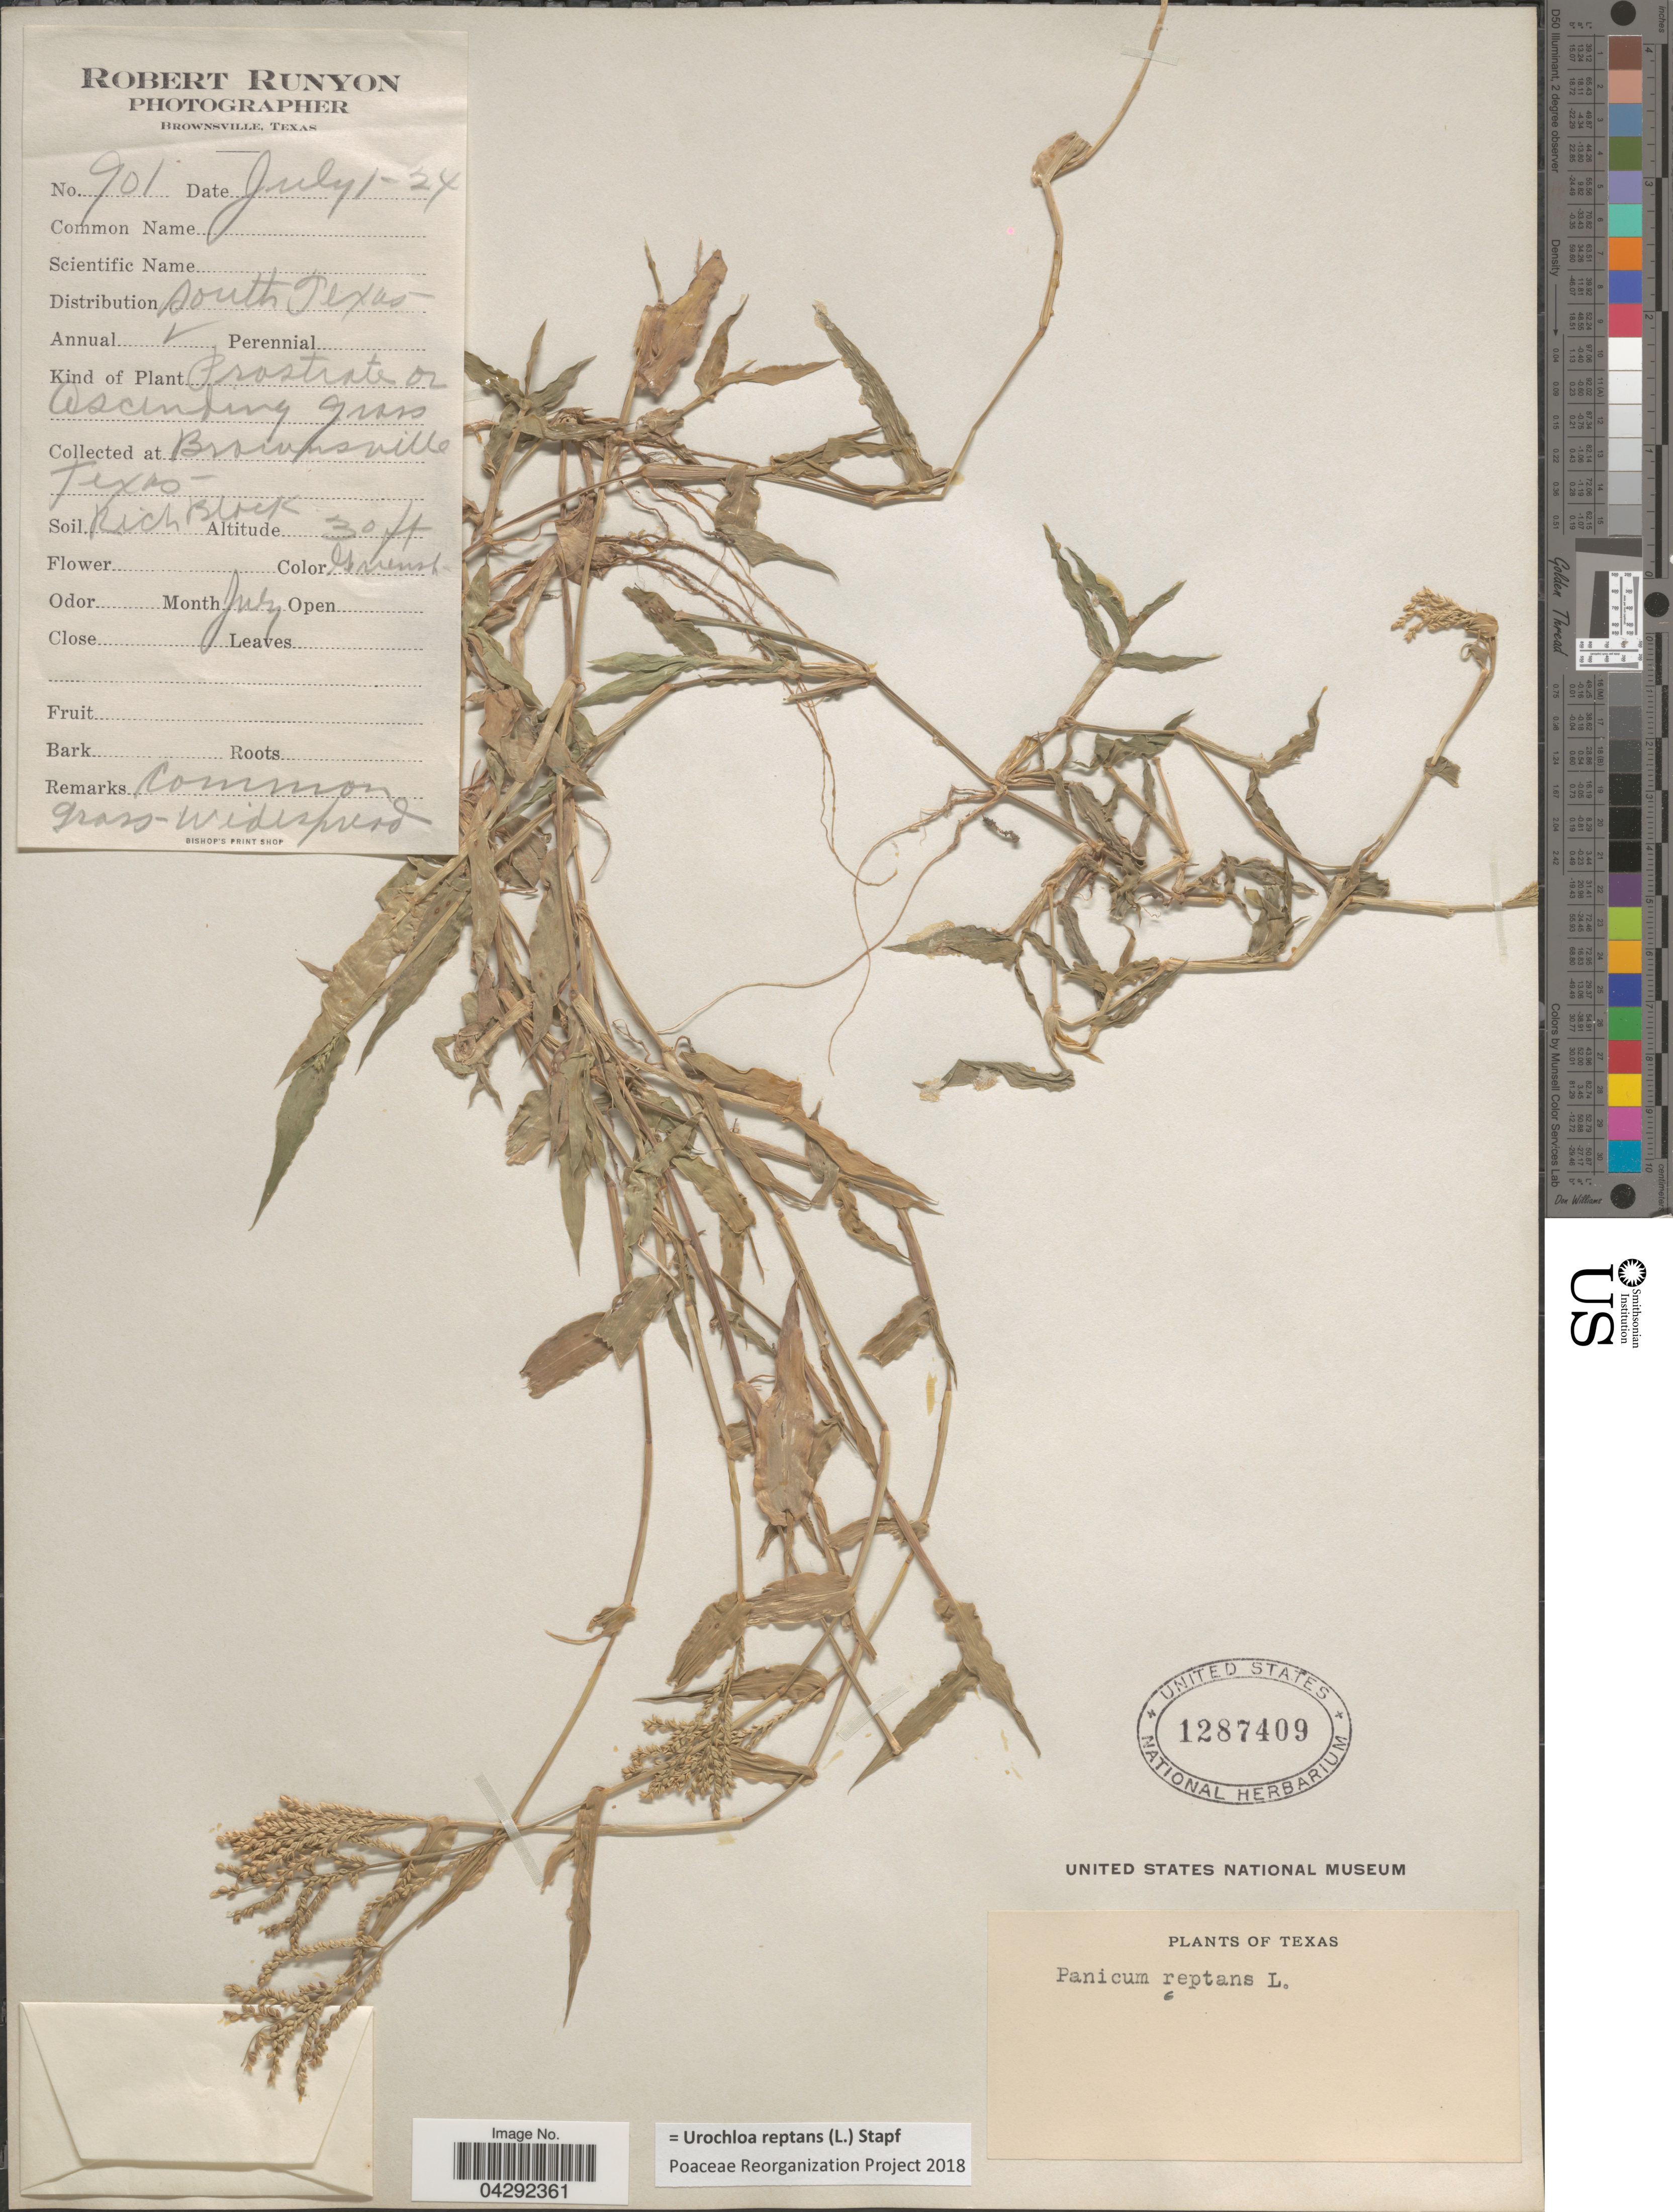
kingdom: Plantae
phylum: Tracheophyta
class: Liliopsida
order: Poales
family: Poaceae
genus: Urochloa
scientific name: Urochloa reptans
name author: (L.) Stapf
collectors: R. Runyon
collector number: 901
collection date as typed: Transcribed d/m/y: 1/7/24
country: United States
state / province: Texas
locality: Brownsville.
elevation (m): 9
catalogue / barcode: US 1287409